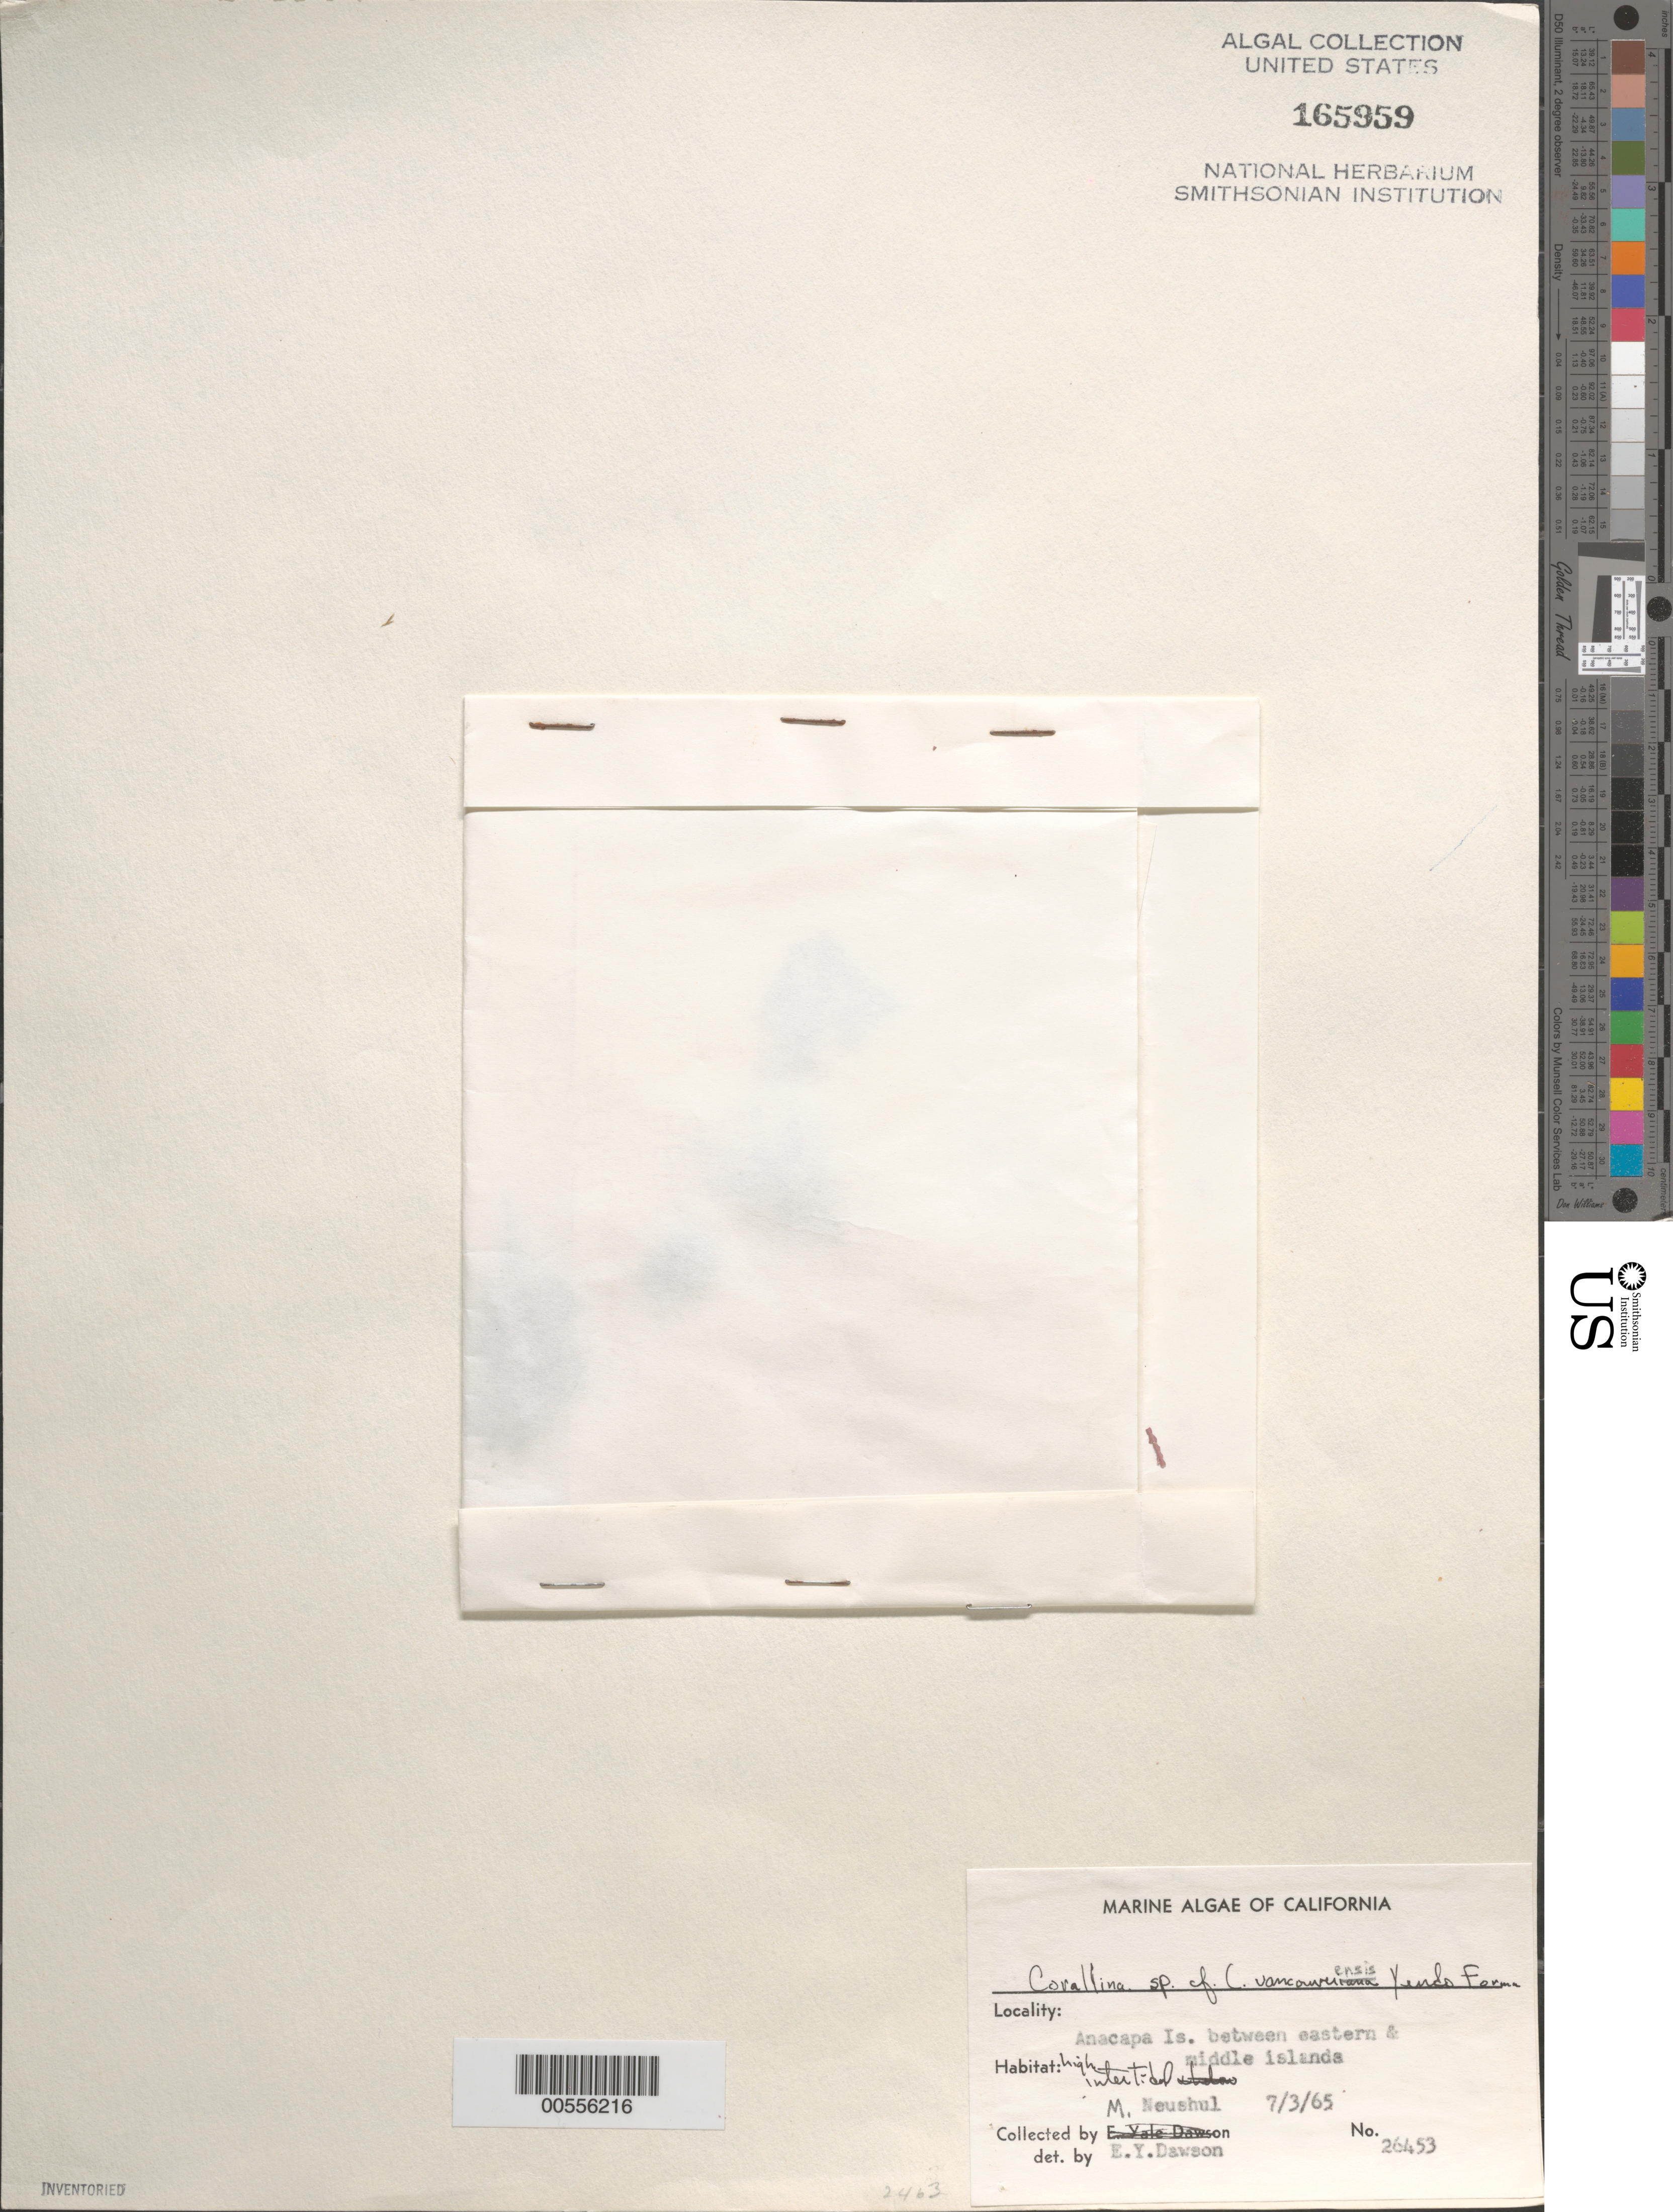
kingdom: Plantae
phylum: Rhodophyta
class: Florideophyceae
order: Corallinales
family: Corallinaceae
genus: Corallina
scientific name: Corallina vancouveriensis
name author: Yendo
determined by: Dawson, E. Y.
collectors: M. Neushul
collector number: Neushul 2463 & EYD 26453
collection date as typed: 03 Jul 1965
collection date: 1965-07-03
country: United States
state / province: California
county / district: Ventura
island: Anacapa Island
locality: Between eastern and middle islands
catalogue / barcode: US 165959